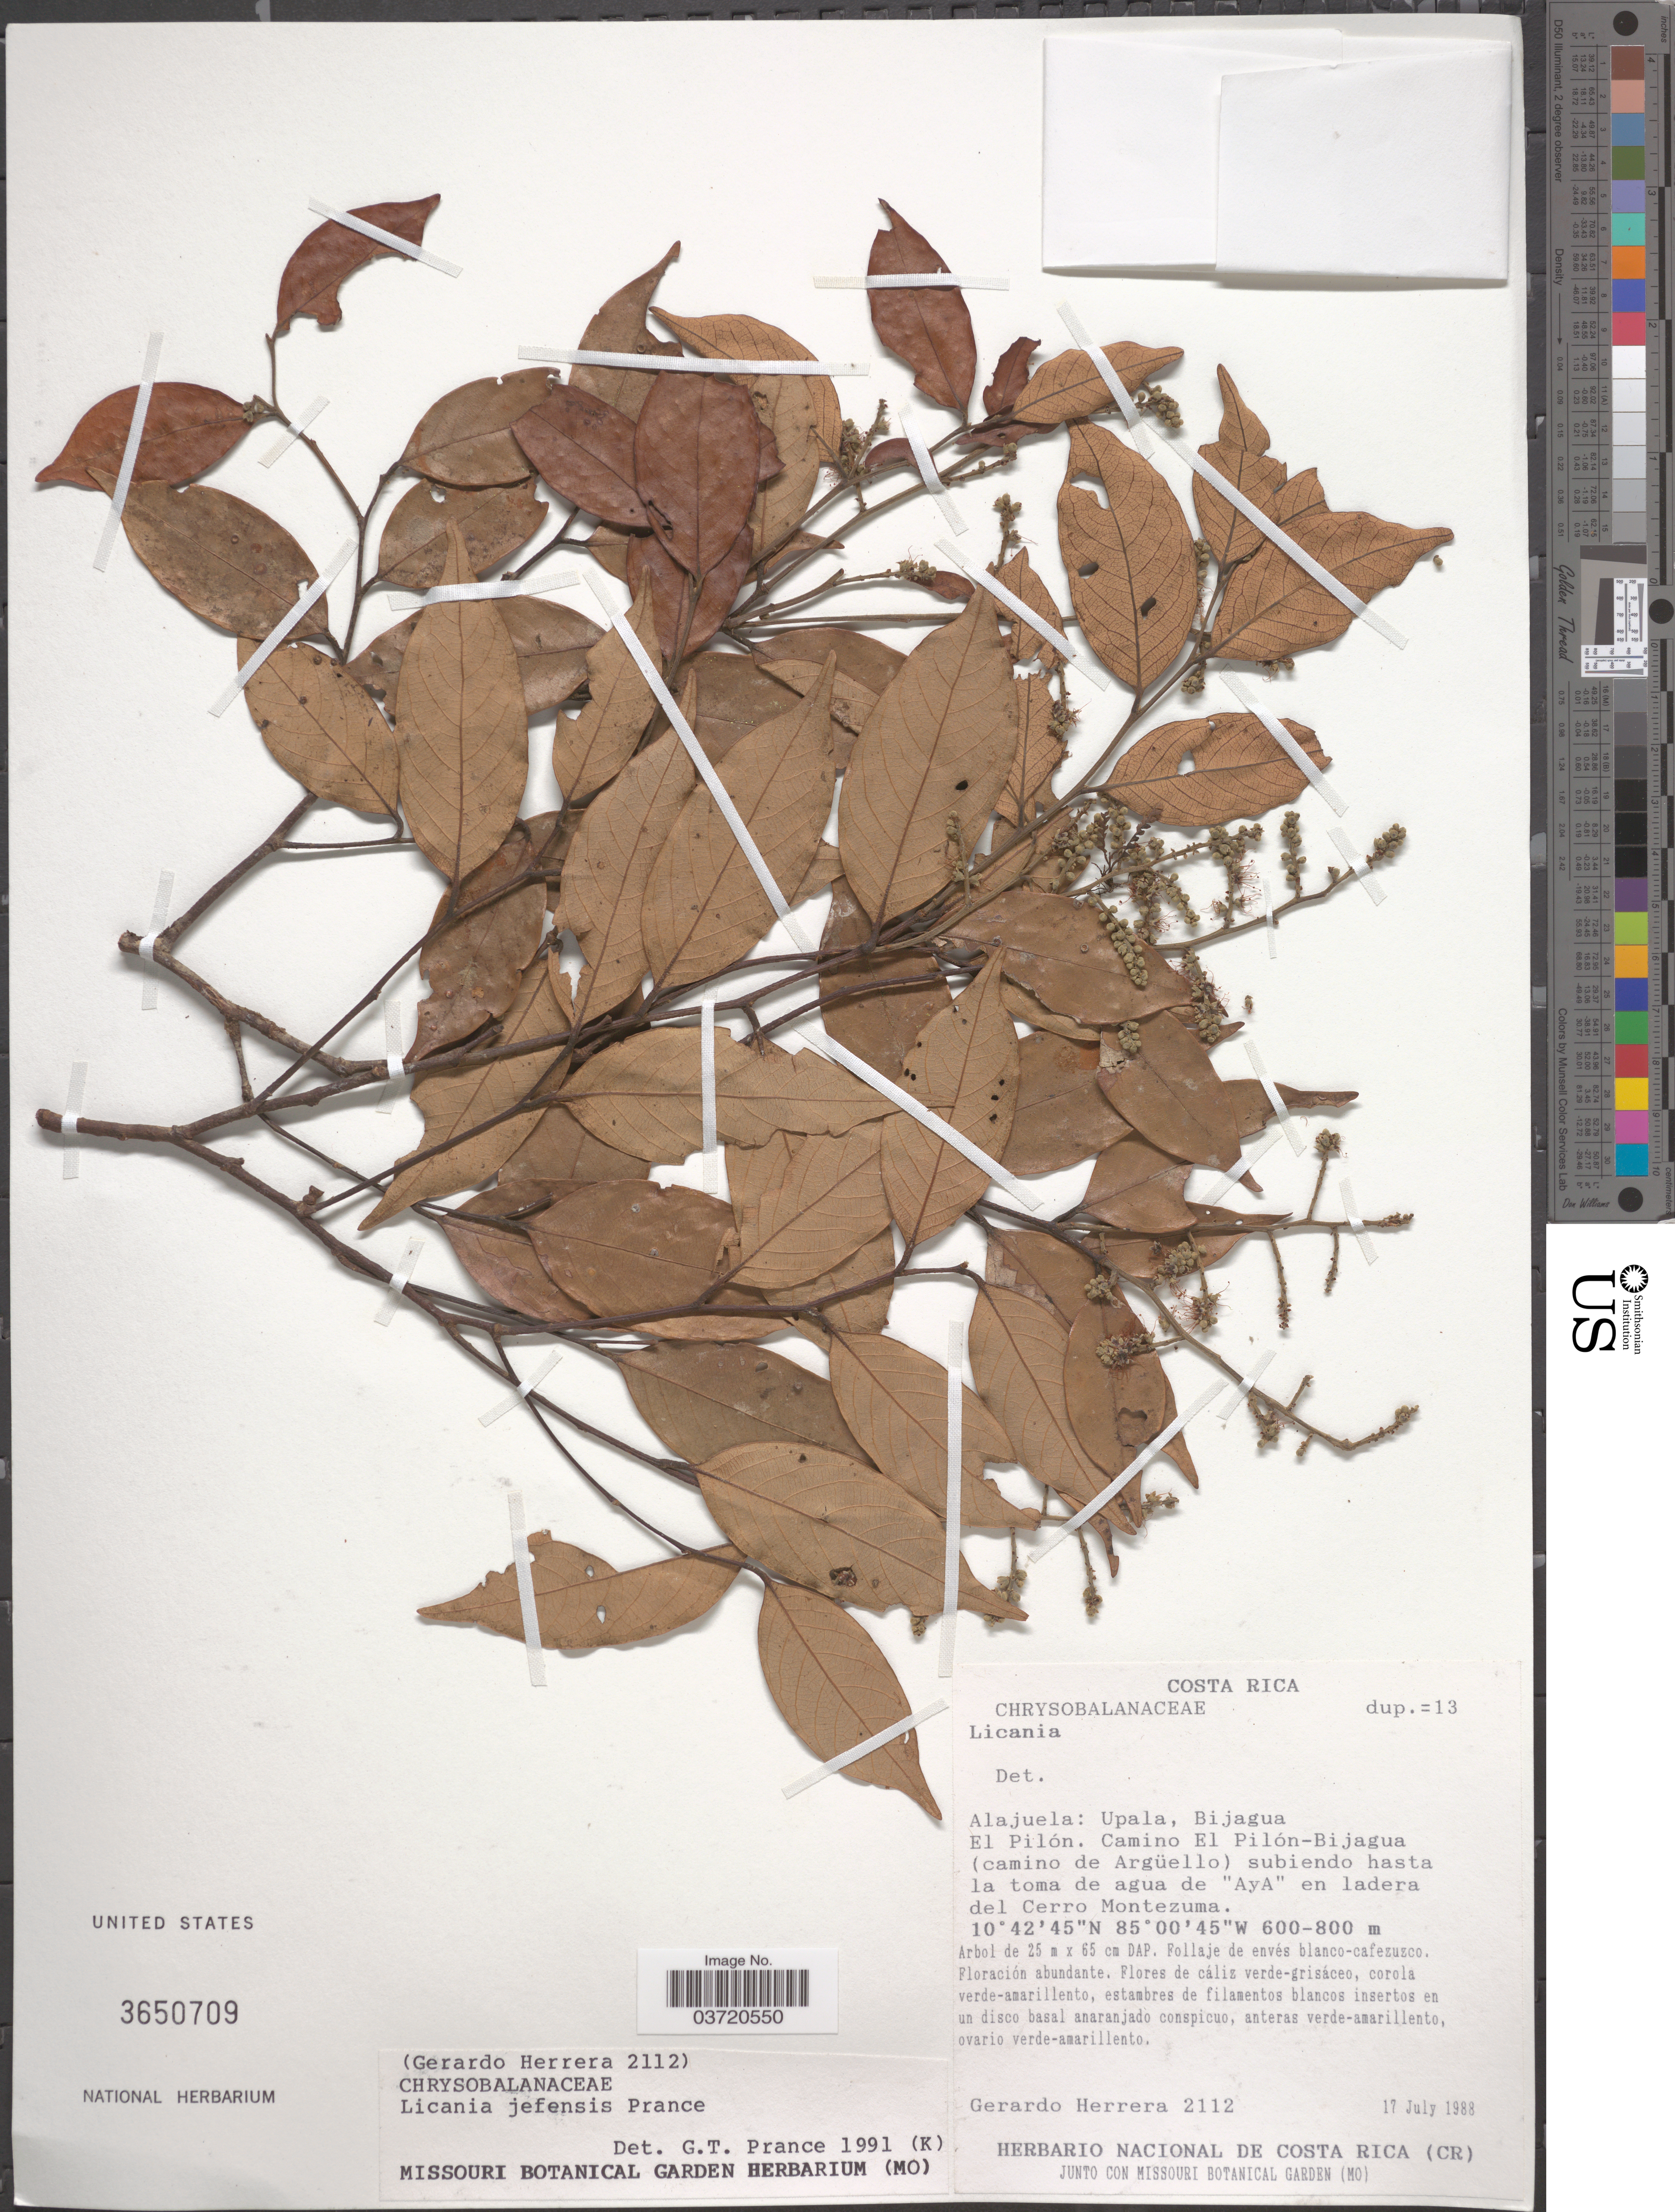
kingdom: Plantae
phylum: Tracheophyta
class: Magnoliopsida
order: Malpighiales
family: Chrysobalanaceae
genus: Leptobalanus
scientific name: Leptobalanus jefensis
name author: (Prance) Sothers & Prance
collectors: G. Herrera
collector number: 2112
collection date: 1988-07-17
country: Costa Rica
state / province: Alajuela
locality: Upala, Bijagua. El Pilón. Camino El Pilón-Bijagua (camino de Argüello) subiendo hasta la toma de agua de 'AyA' en ladera del Cerro Montezuma.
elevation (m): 600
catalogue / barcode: US 3650709